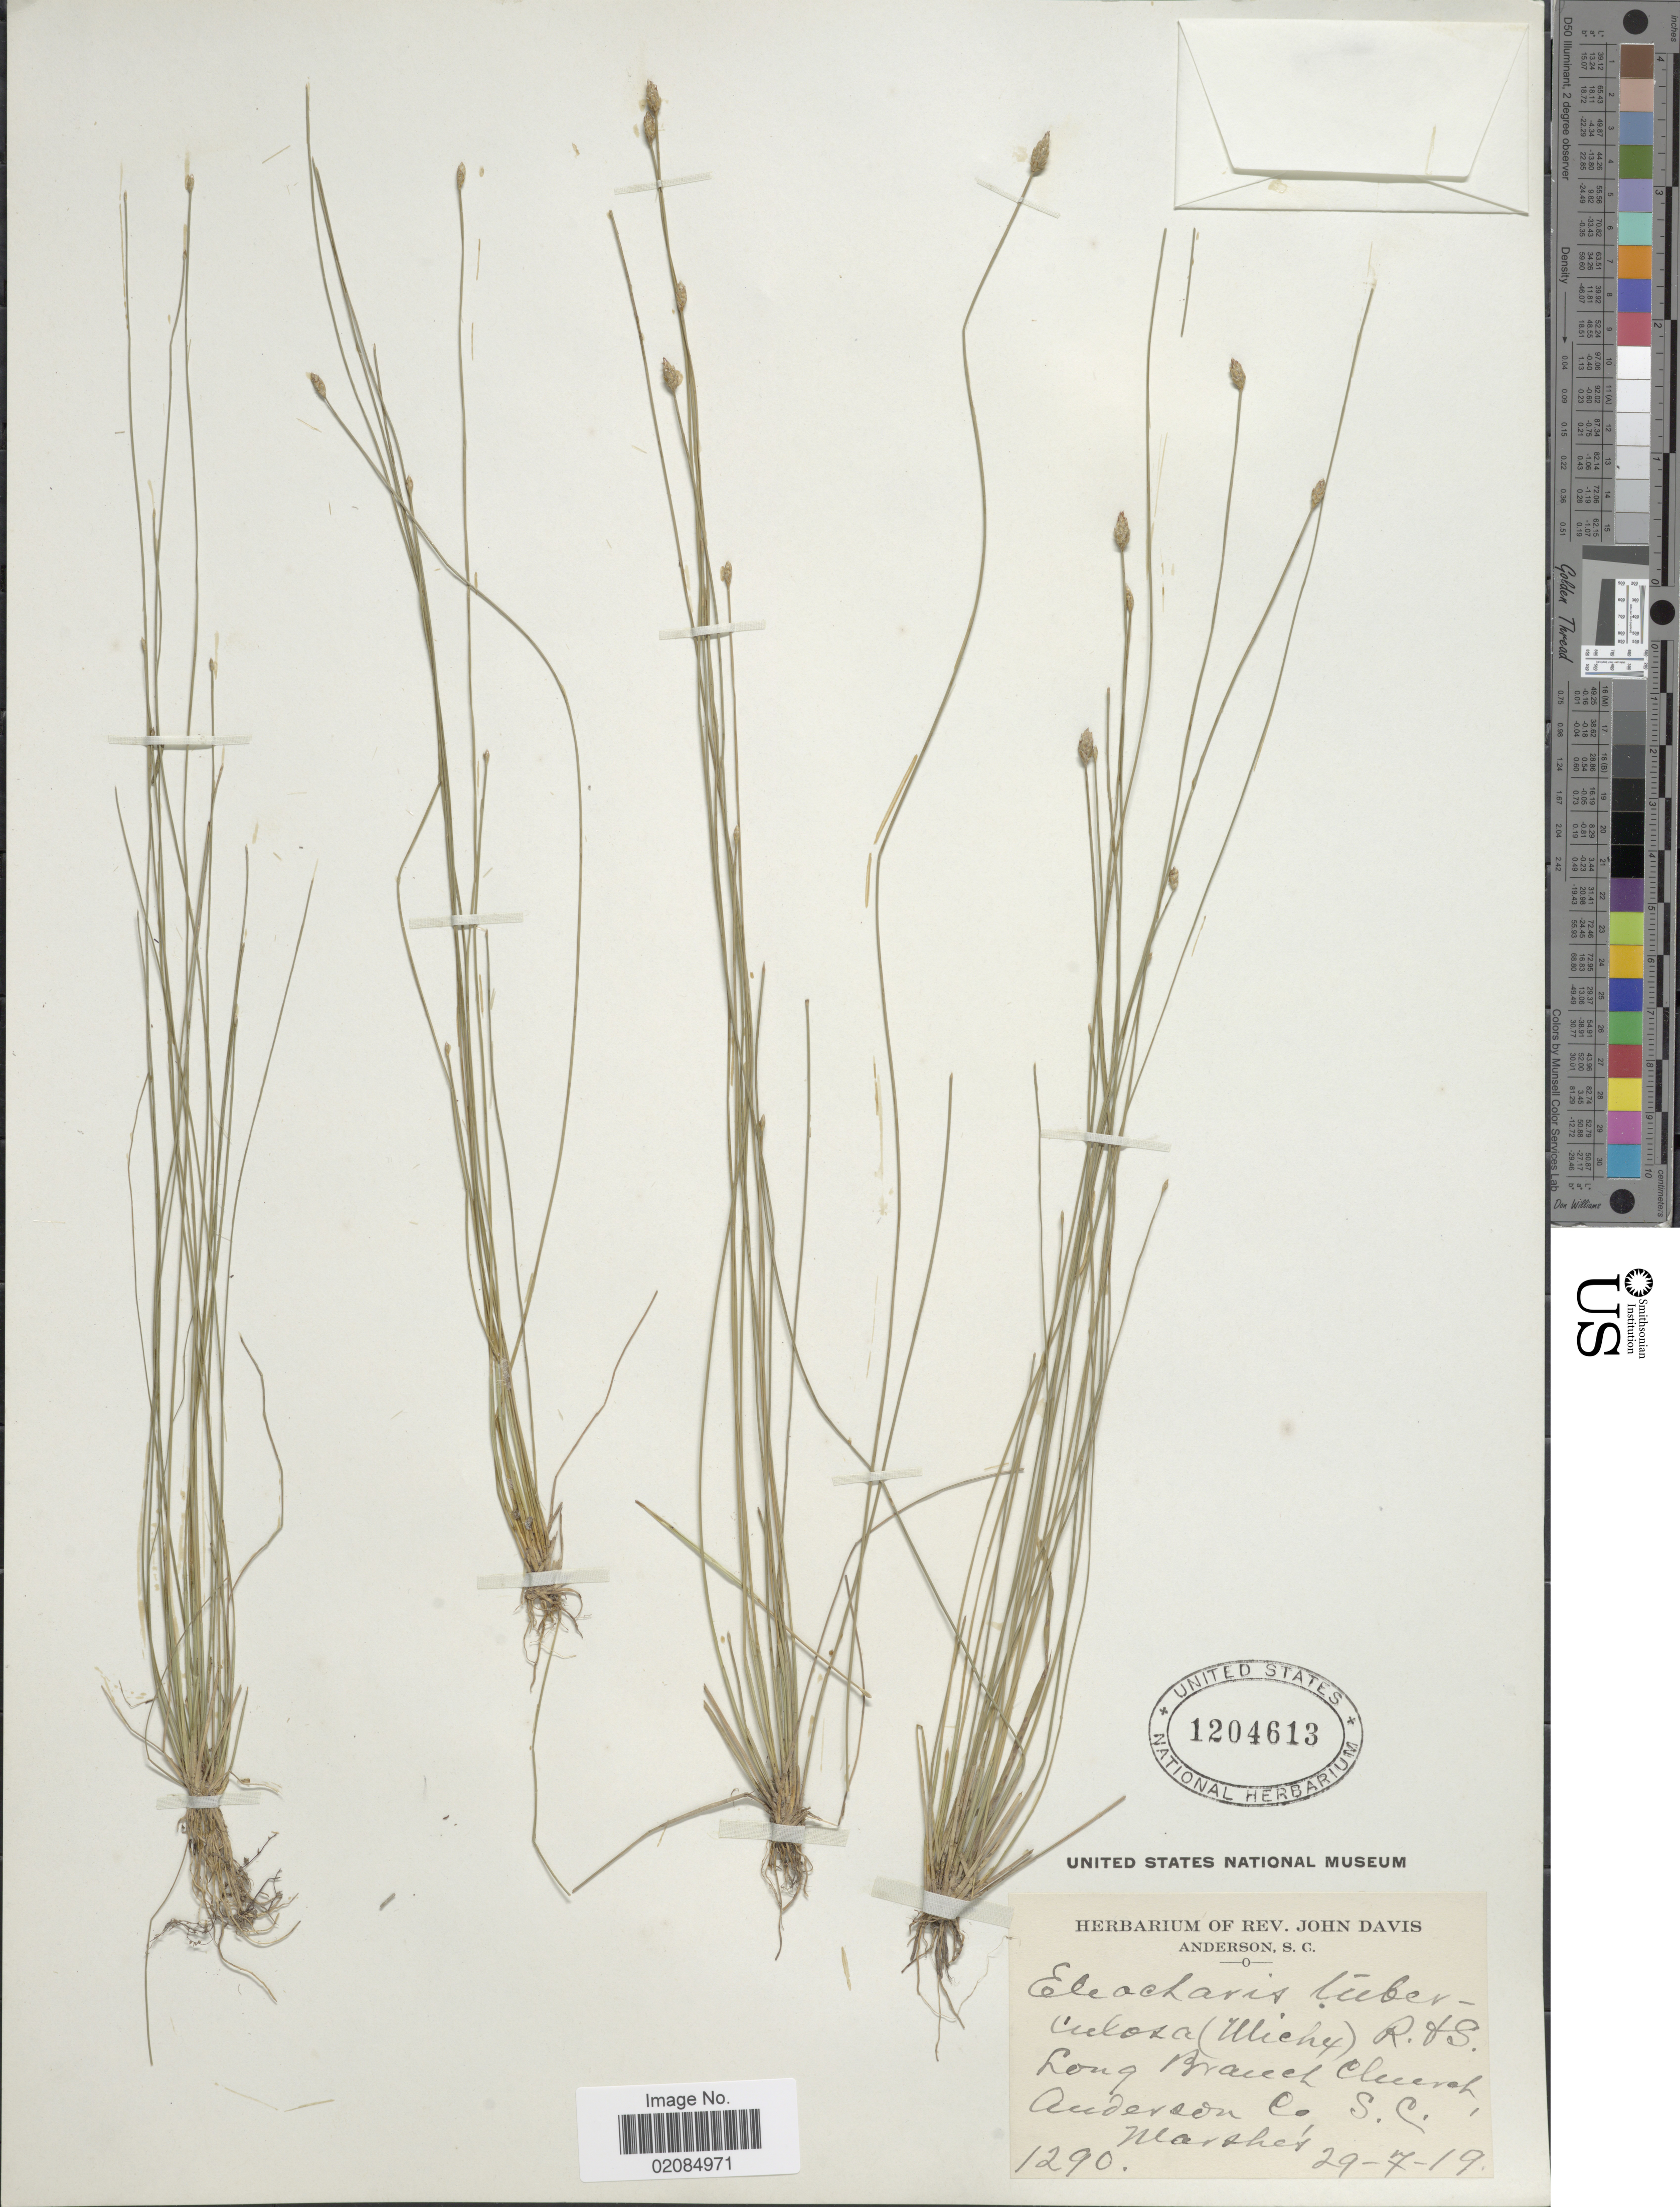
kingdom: Plantae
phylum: Tracheophyta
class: Liliopsida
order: Poales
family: Cyperaceae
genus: Eleocharis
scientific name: Eleocharis tuberculosa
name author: (Michx.) Roem. & Schult.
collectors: ex herb. Rev. John Davis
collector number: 1290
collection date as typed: Transcribed d/m/y: 29/7/19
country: United States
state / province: South Carolina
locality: Long Branch Church, Anderson Co., S.C.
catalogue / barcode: US 1204613